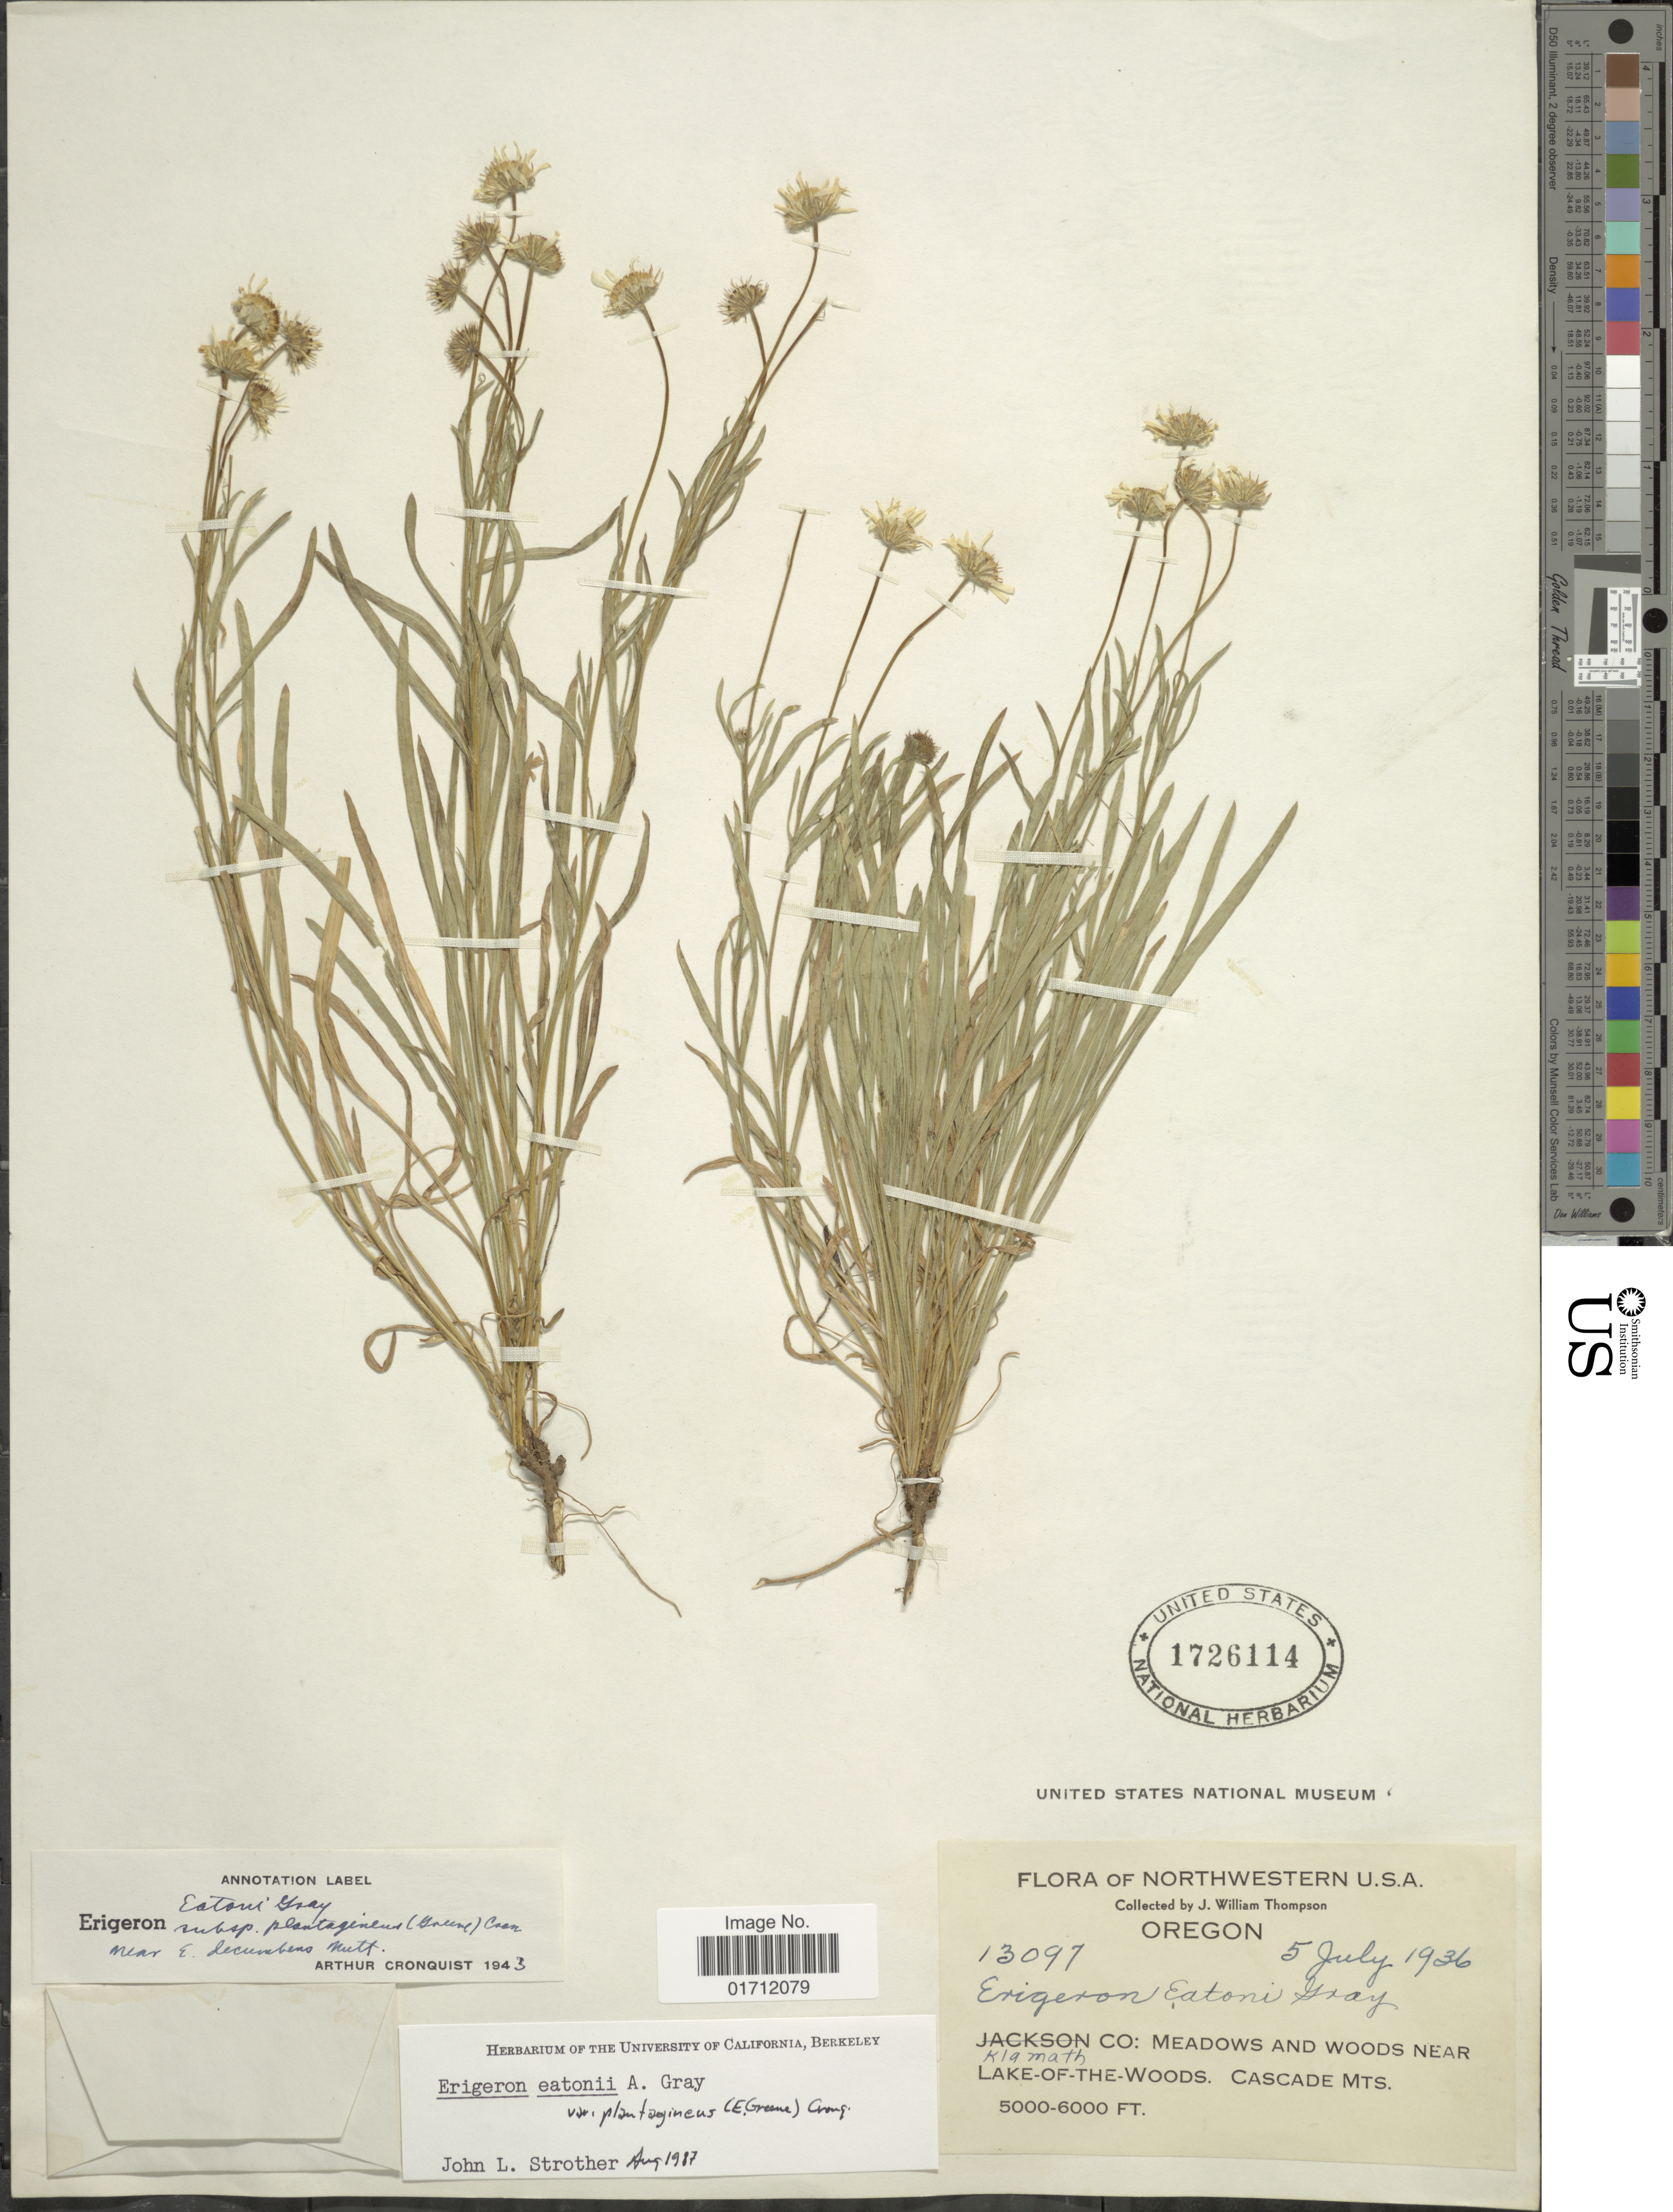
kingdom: Plantae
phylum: Tracheophyta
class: Magnoliopsida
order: Asterales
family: Asteraceae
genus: Erigeron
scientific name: Erigeron eatonii var. plantagineus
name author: (Greene) Cronq.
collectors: J. W. Thompson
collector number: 13097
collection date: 1936-07-05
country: United States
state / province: Oregon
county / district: Klamath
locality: Northwestern U.S.A., Klamath Co: Meadows and Woods near Lkae-of-the-Woods. Cascade Mts.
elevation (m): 1524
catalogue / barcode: US 1726114